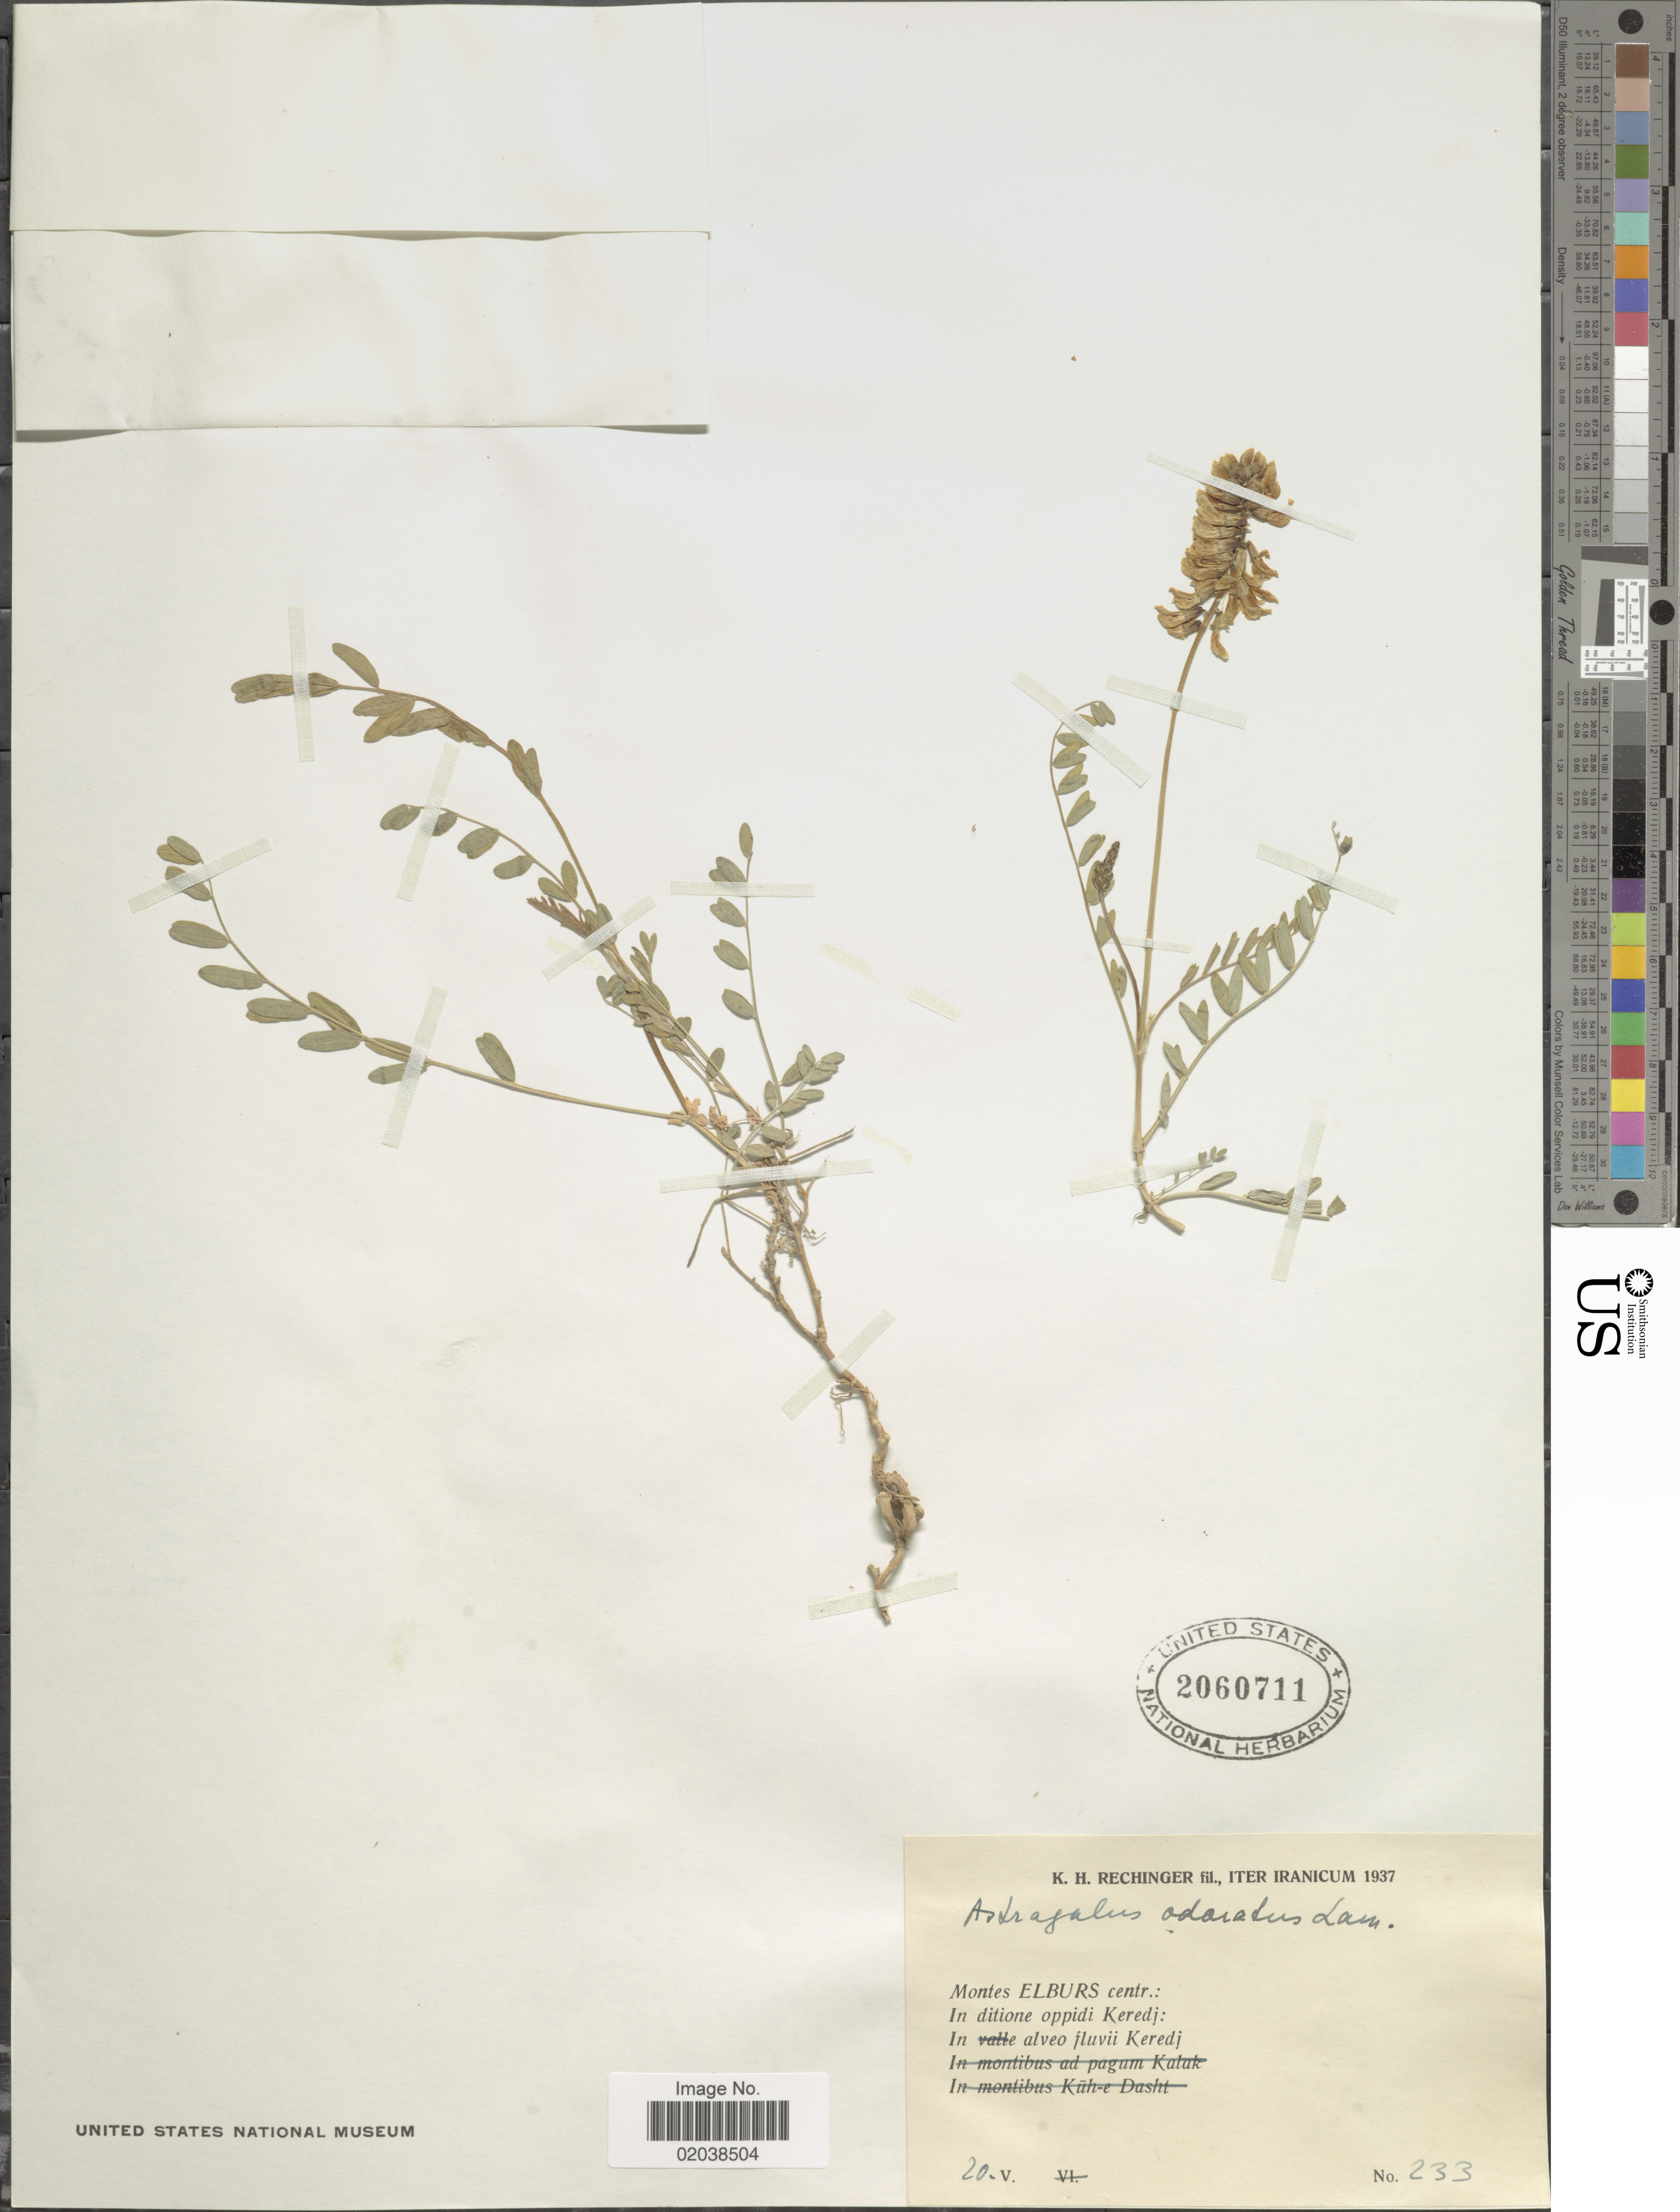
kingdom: Plantae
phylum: Tracheophyta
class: Magnoliopsida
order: Fabales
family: Fabaceae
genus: Astragalus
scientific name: Astragalus odoratus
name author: Lam.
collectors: K. H. Rechinger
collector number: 233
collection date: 1937-05-20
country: Iran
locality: Iranicum. Montes Elburs centr.: In ditione oppidi Keredj: In alveo fluvii Keredj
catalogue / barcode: US 2060711